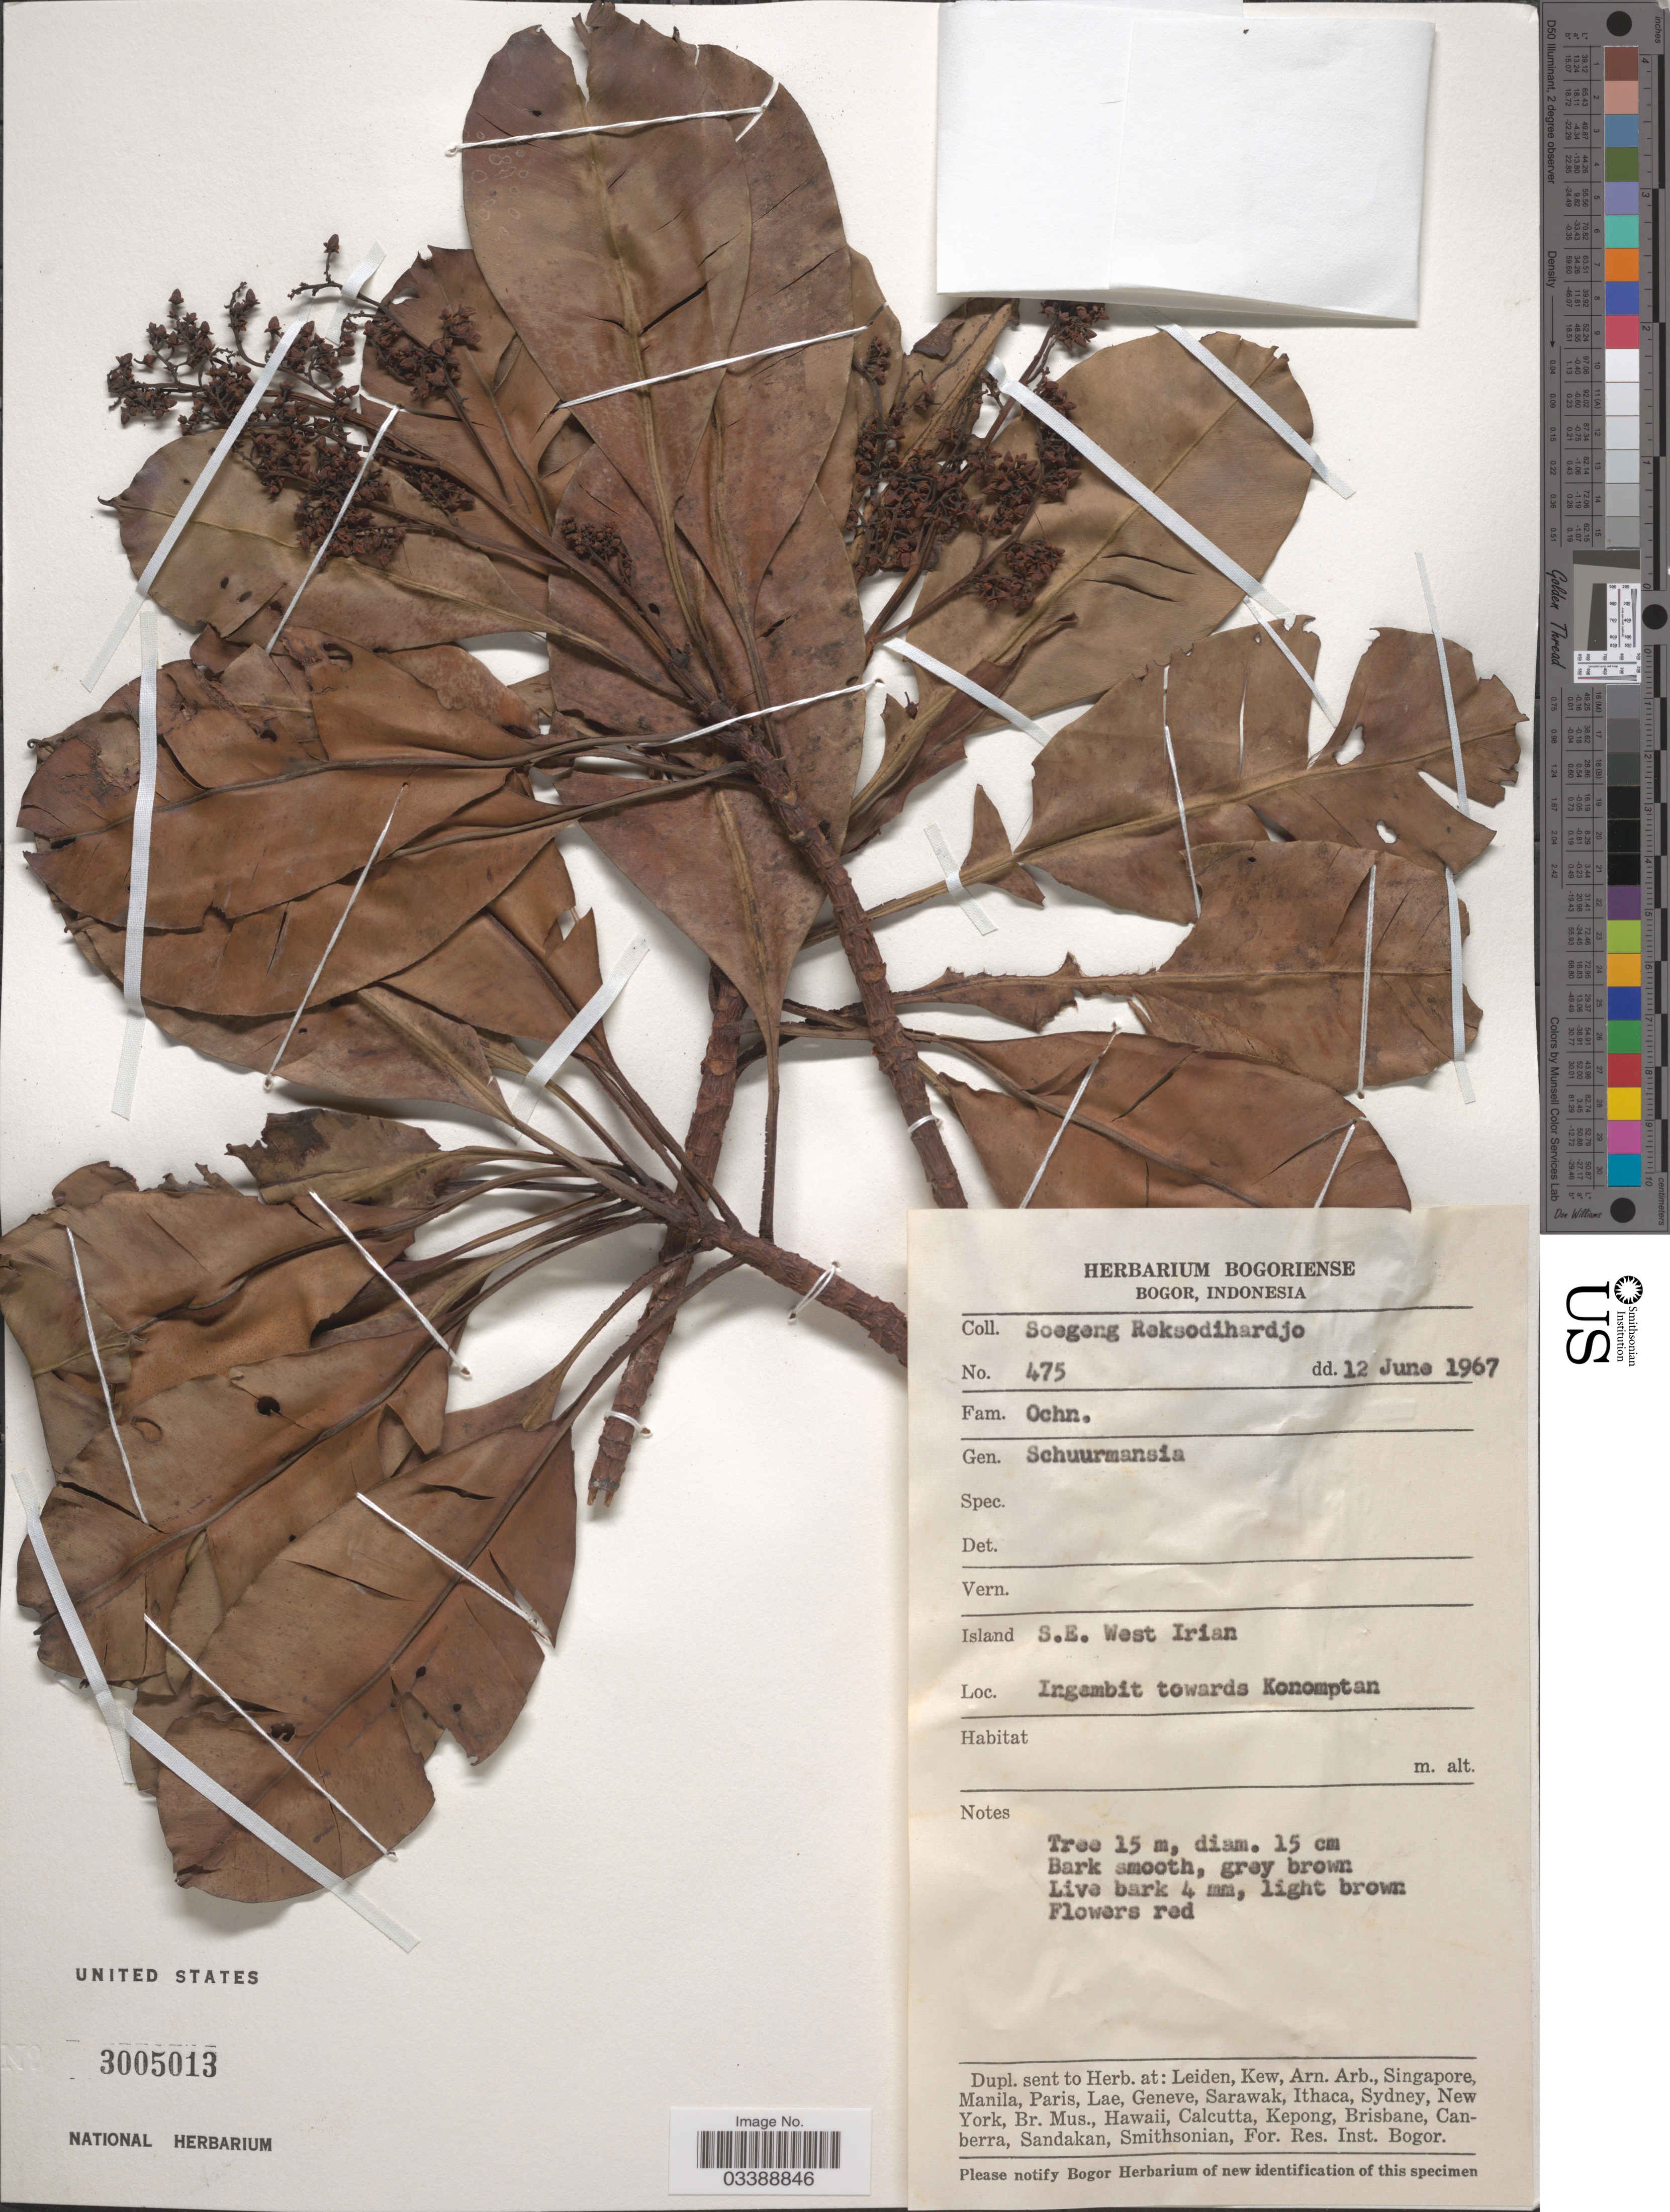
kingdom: Plantae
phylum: Tracheophyta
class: Magnoliopsida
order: Malpighiales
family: Ochnaceae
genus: Schuurmansia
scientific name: Schuurmansia elegans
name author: Blume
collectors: S. Reksodihardjo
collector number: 475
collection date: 1967-06-12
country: Indonesia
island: New Guinea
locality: Island S.E. West Irian. Ingambit towards Konomptan.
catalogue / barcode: US 3005013